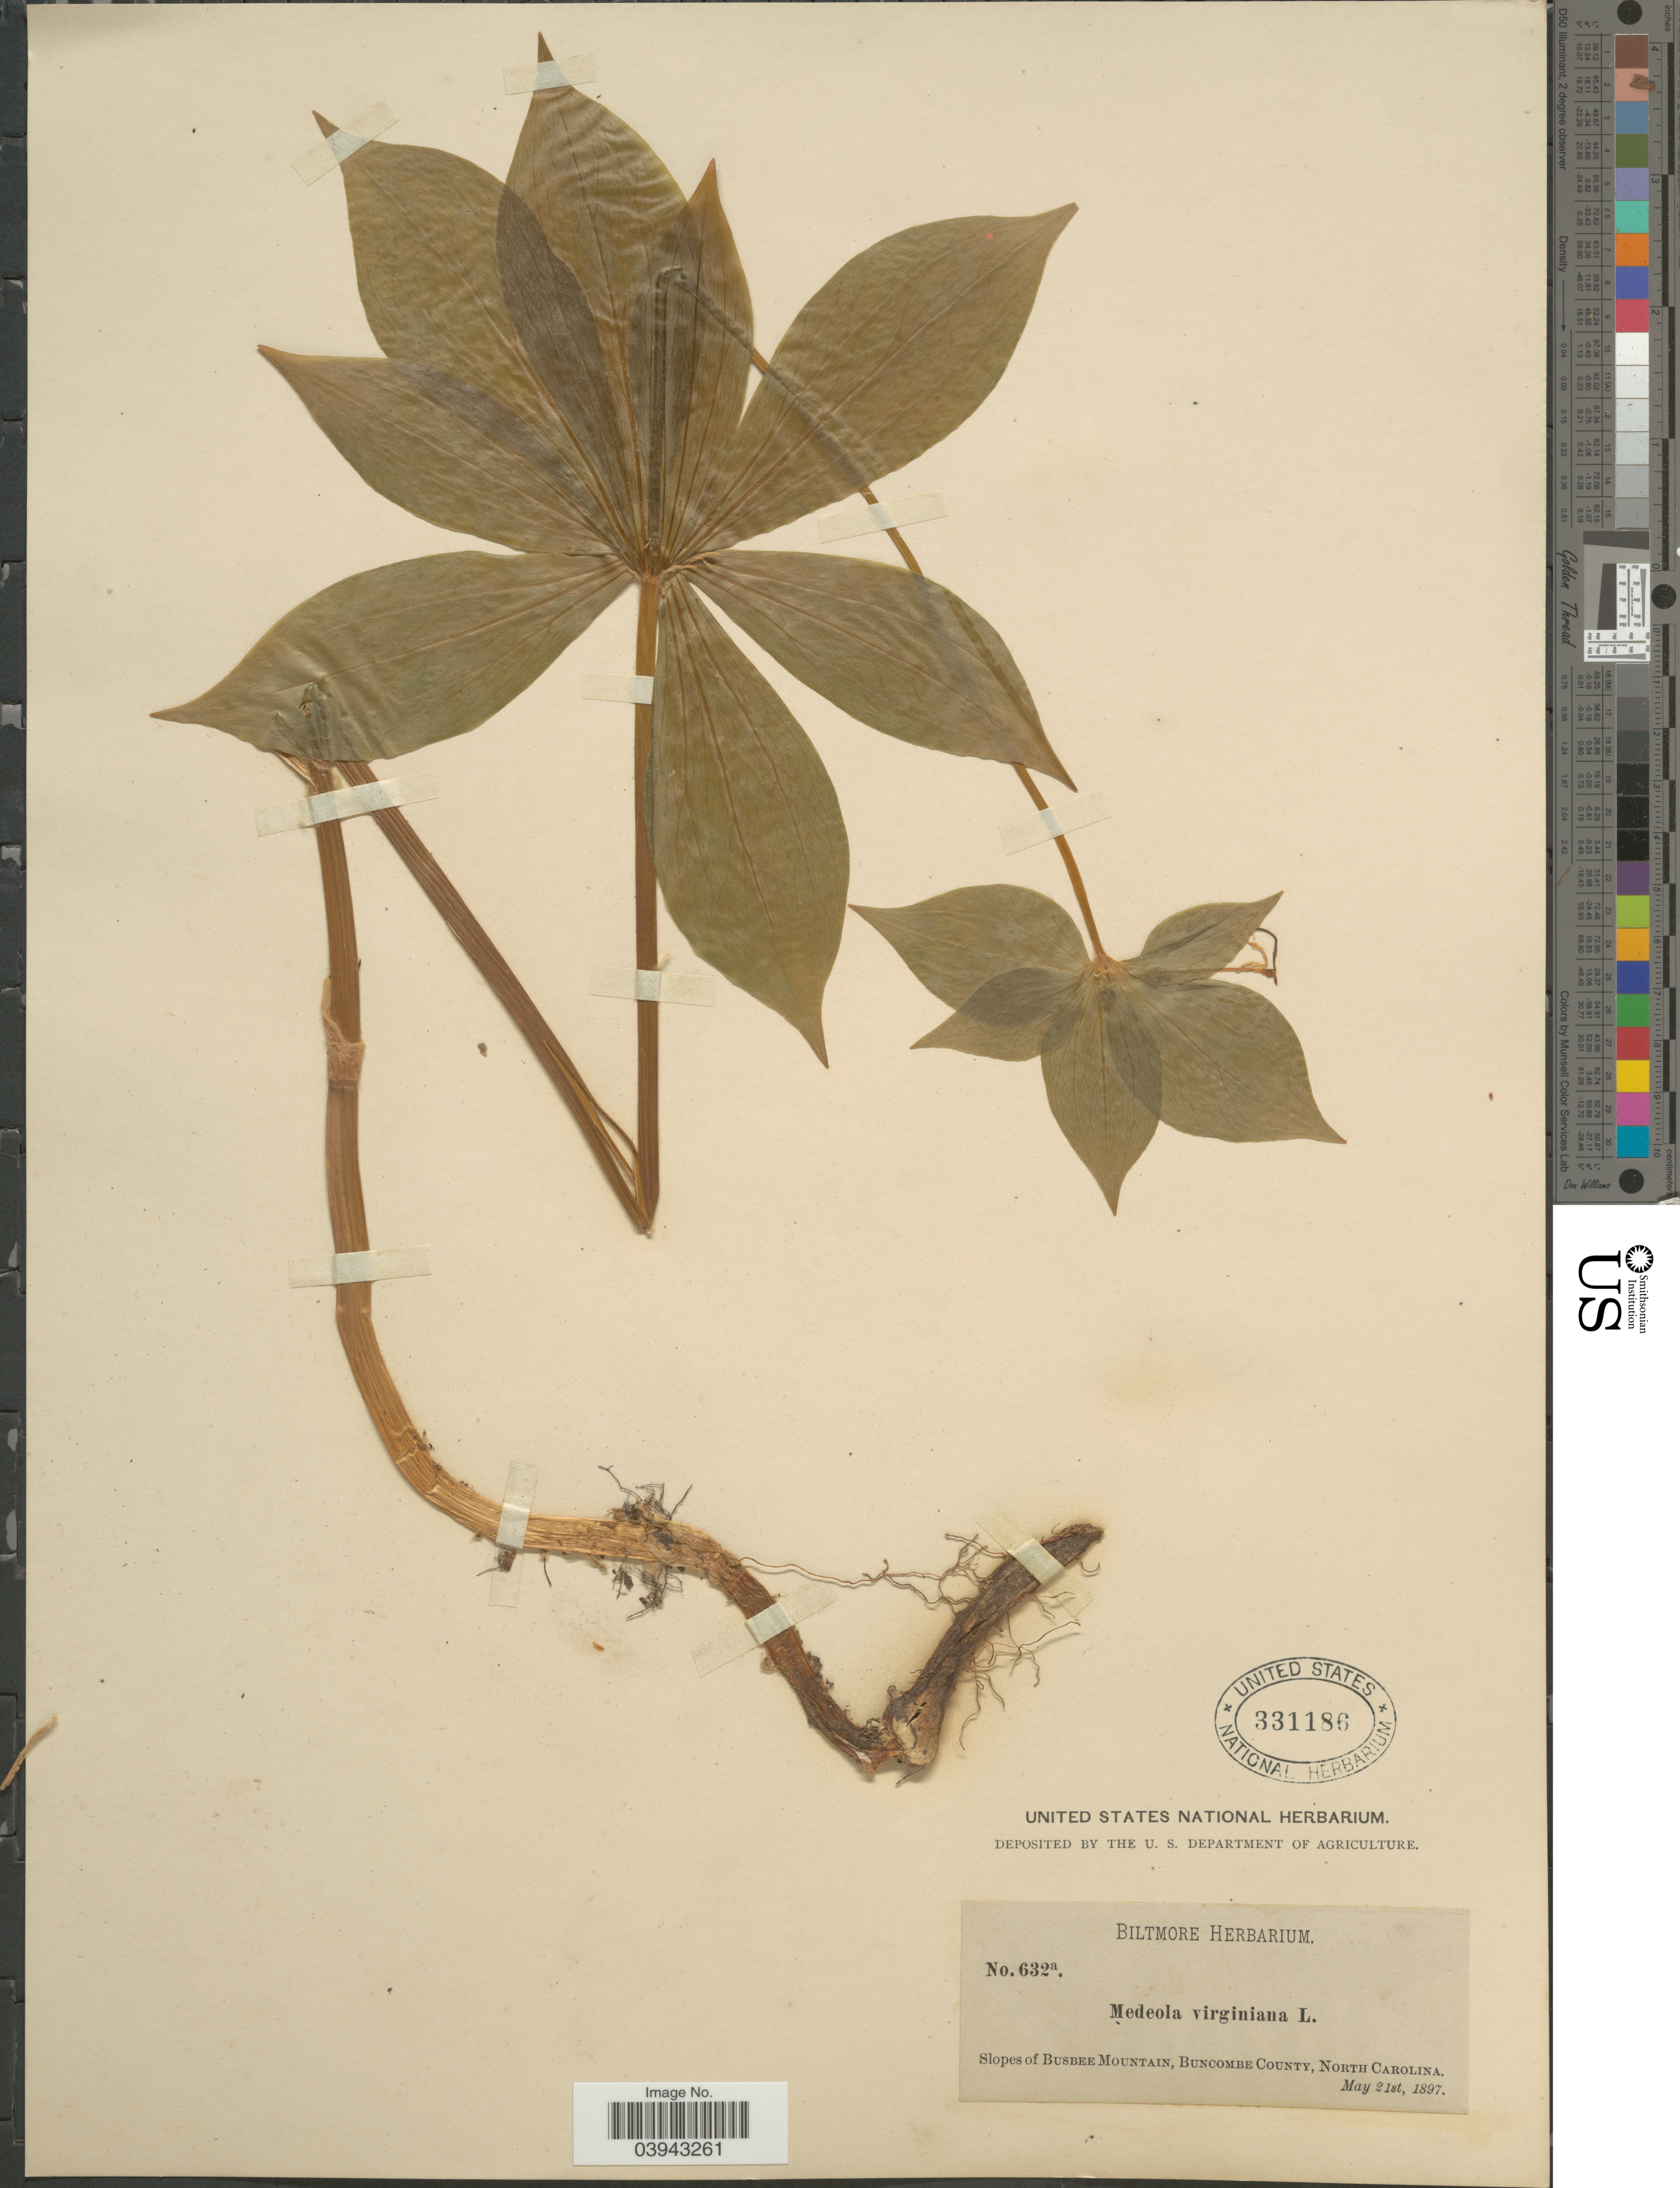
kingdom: Plantae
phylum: Tracheophyta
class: Liliopsida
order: Liliales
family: Liliaceae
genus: Medeola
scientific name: Medeola virginiana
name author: (L.) Desf.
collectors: ex herb. Biltmore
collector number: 632a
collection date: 1897-05-21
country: United States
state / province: North Carolina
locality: Slopes of Busbee Mountain, Buncombe County.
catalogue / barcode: US 331186